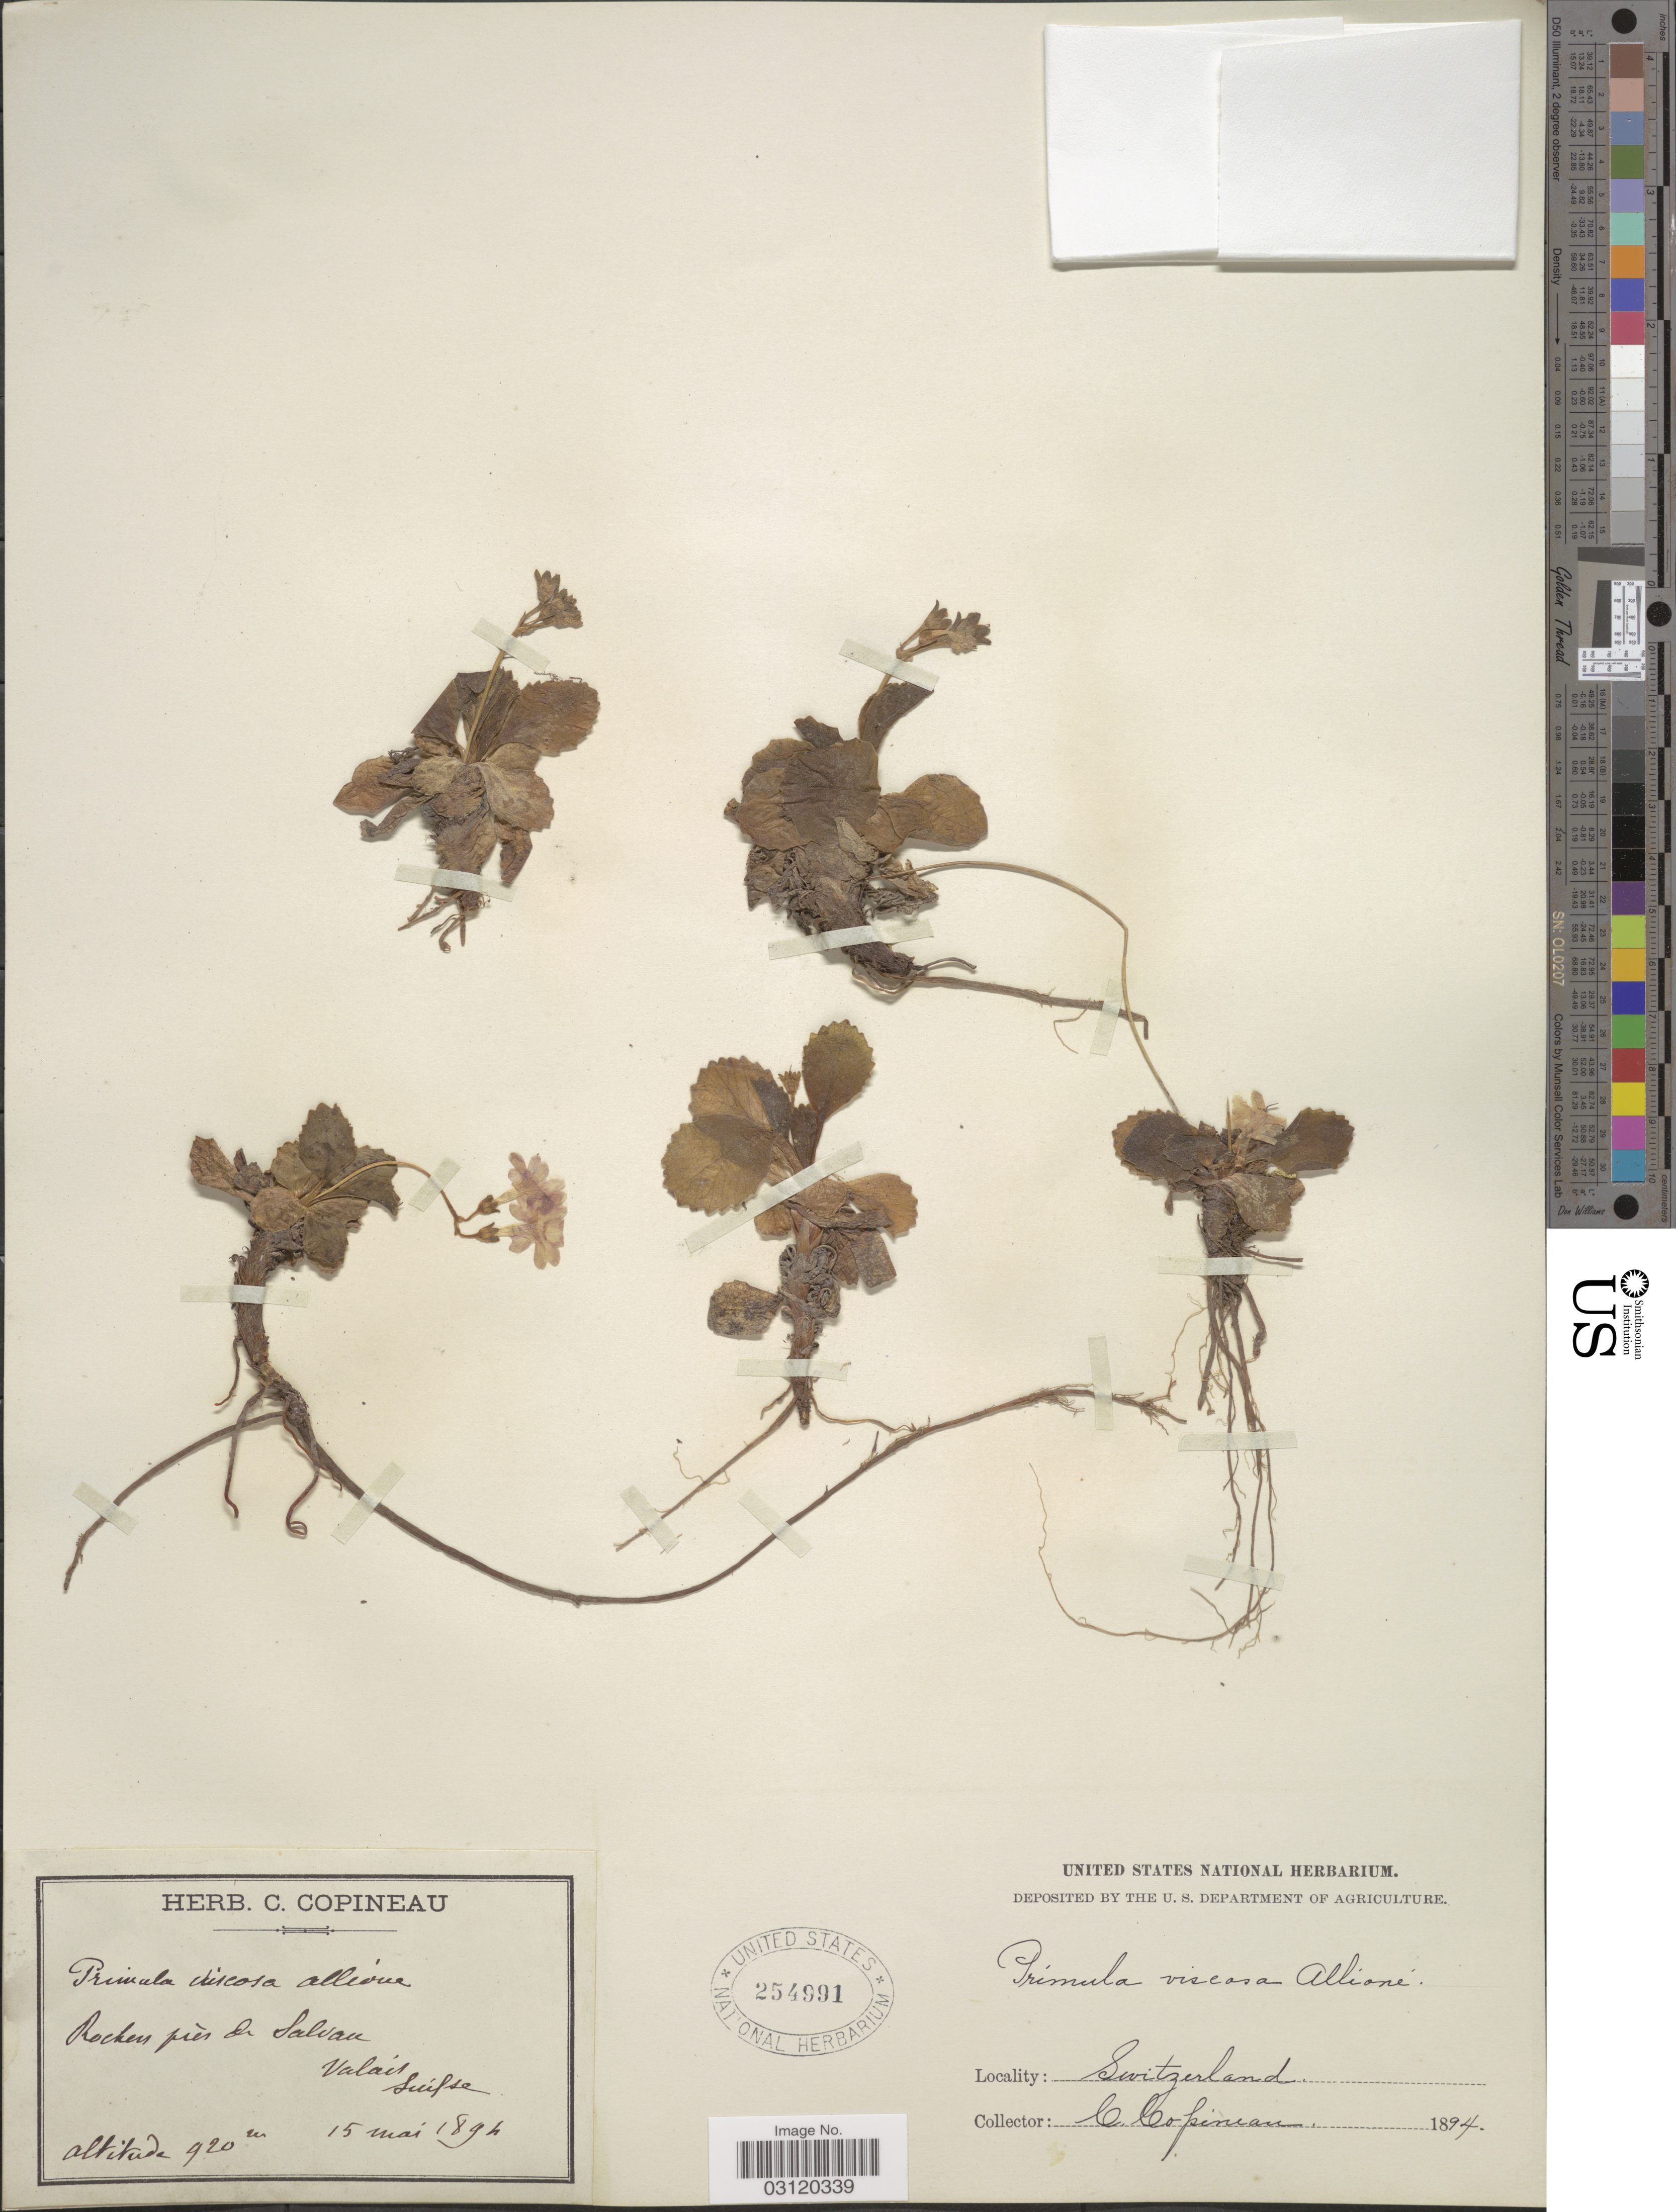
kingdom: Plantae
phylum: Tracheophyta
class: Magnoliopsida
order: Ericales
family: Primulaceae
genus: Primula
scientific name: Primula viscosa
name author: Vill.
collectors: C. Copineau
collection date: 1894-05-15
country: Switzerland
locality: Rocken près de Salvan, Valais, Suisse.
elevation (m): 920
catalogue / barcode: US 254991